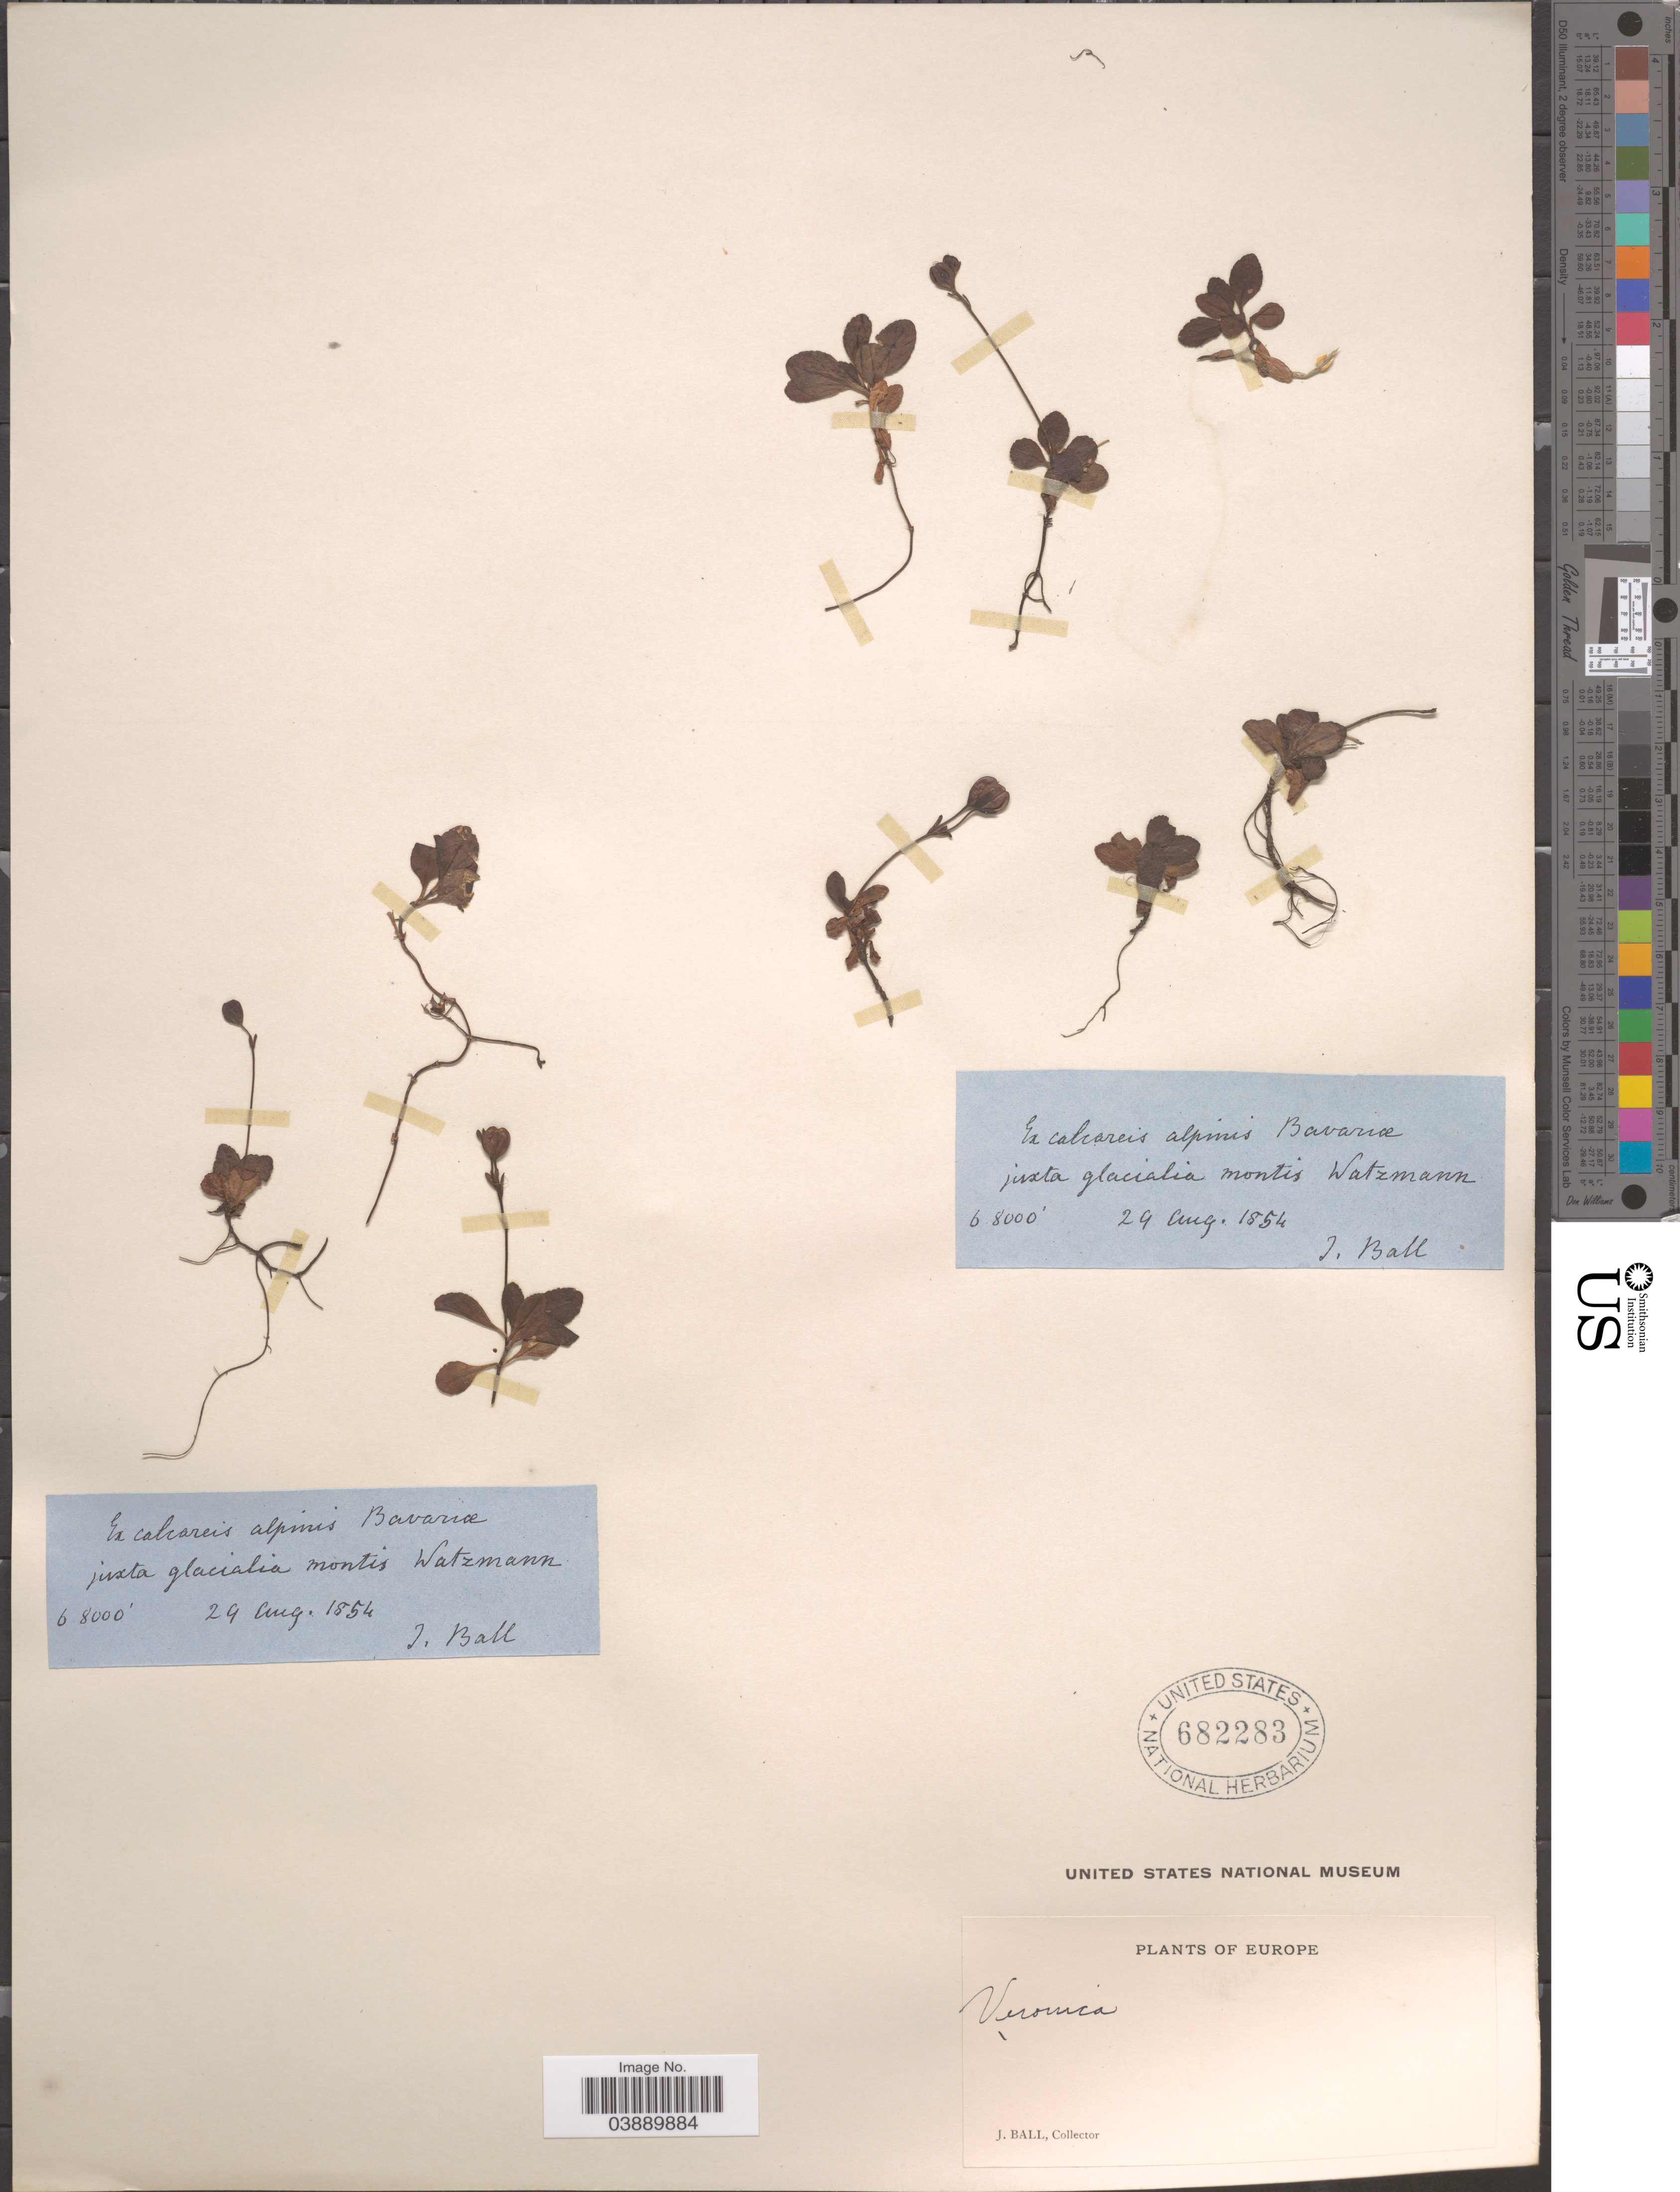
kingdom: Plantae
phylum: Tracheophyta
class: Magnoliopsida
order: Lamiales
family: Plantaginaceae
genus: Veronica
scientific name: Veronica aphylla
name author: L.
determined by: Albach, Dirk C.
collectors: J. Ball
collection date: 1854-08-29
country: Germany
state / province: Bayern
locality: Ex calcareis alpinis Bavaricæ juxta glacialia montis Watzmann.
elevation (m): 20726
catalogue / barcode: US 682283-2